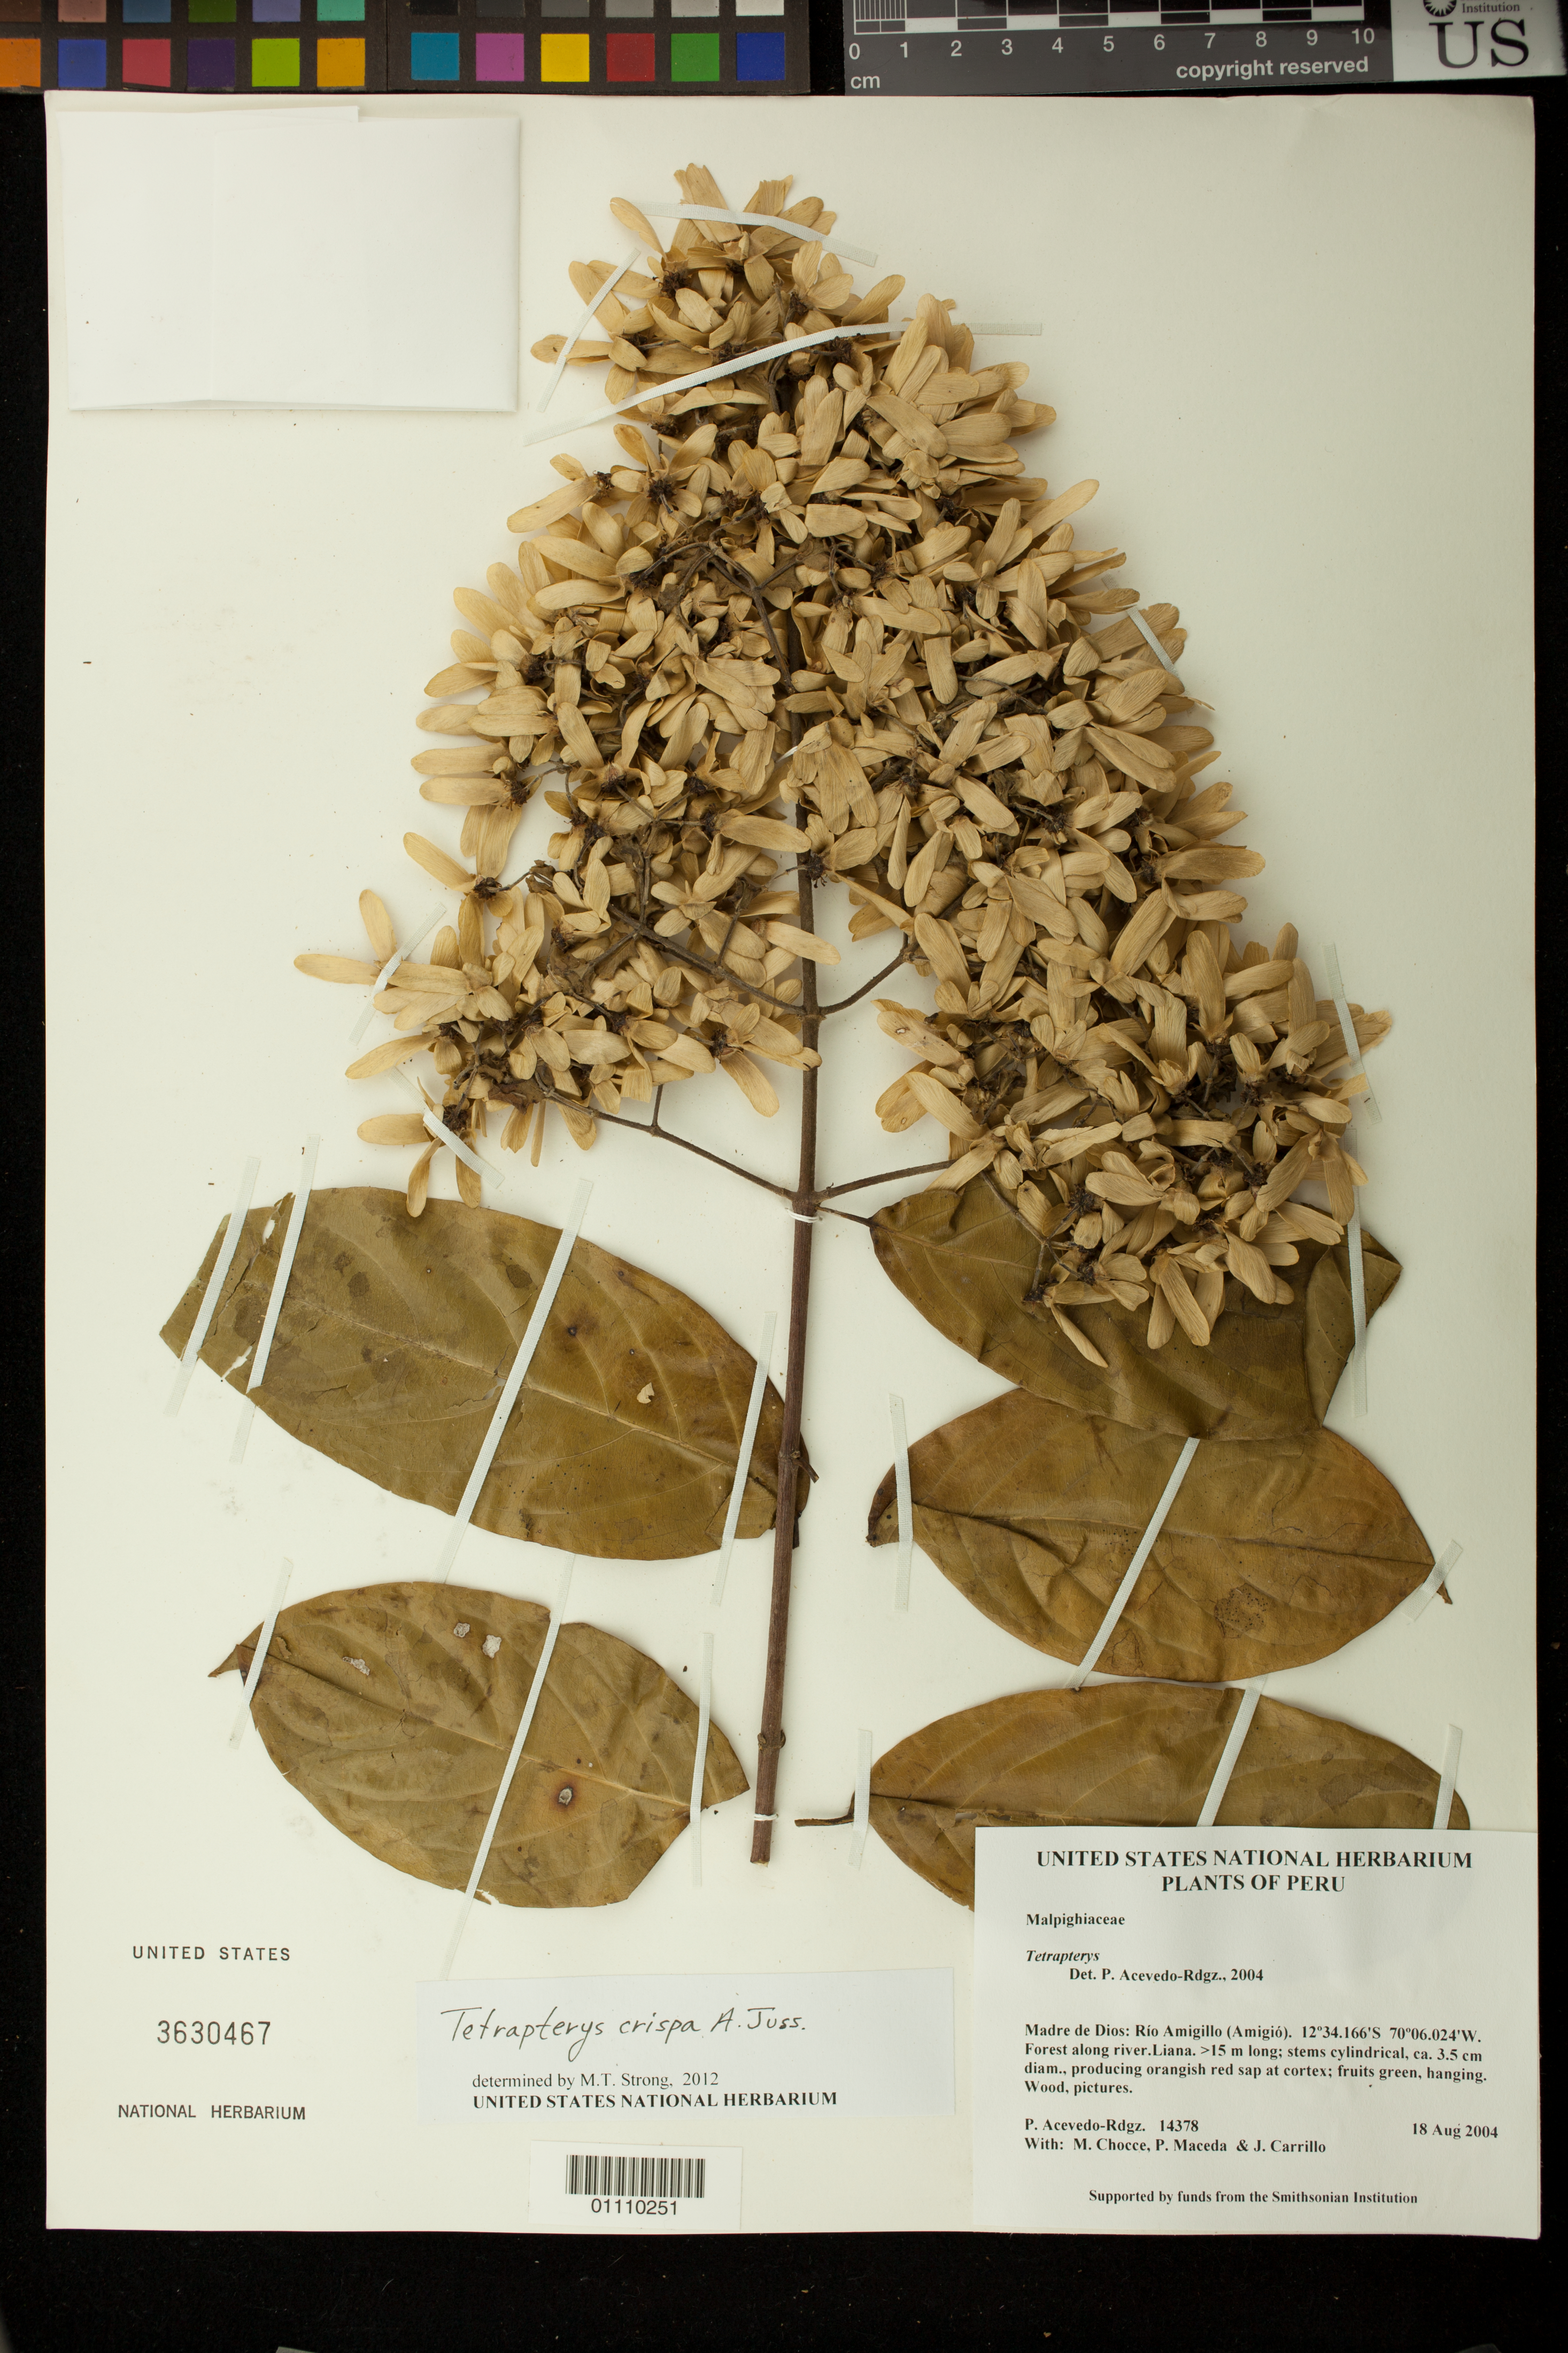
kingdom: Plantae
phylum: Tracheophyta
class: Magnoliopsida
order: Malpighiales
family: Malpighiaceae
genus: Tetrapterys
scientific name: Tetrapterys crispa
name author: A. Juss.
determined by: Strong, M. T., (US), Smithsonian Institution - National Museum of Natural History (UNITED STATES)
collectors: P. Acevedo-Rodr., M. Chocce, P. Maceda & J. Carrillo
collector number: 14378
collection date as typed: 18 Aug 2004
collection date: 2004-08-18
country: Peru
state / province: Madre de Dios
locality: Madre de Dios: Río Amigillo (Amigió)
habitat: Forest along river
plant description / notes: NY, K, MO, GH, F, US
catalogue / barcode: US 3630467